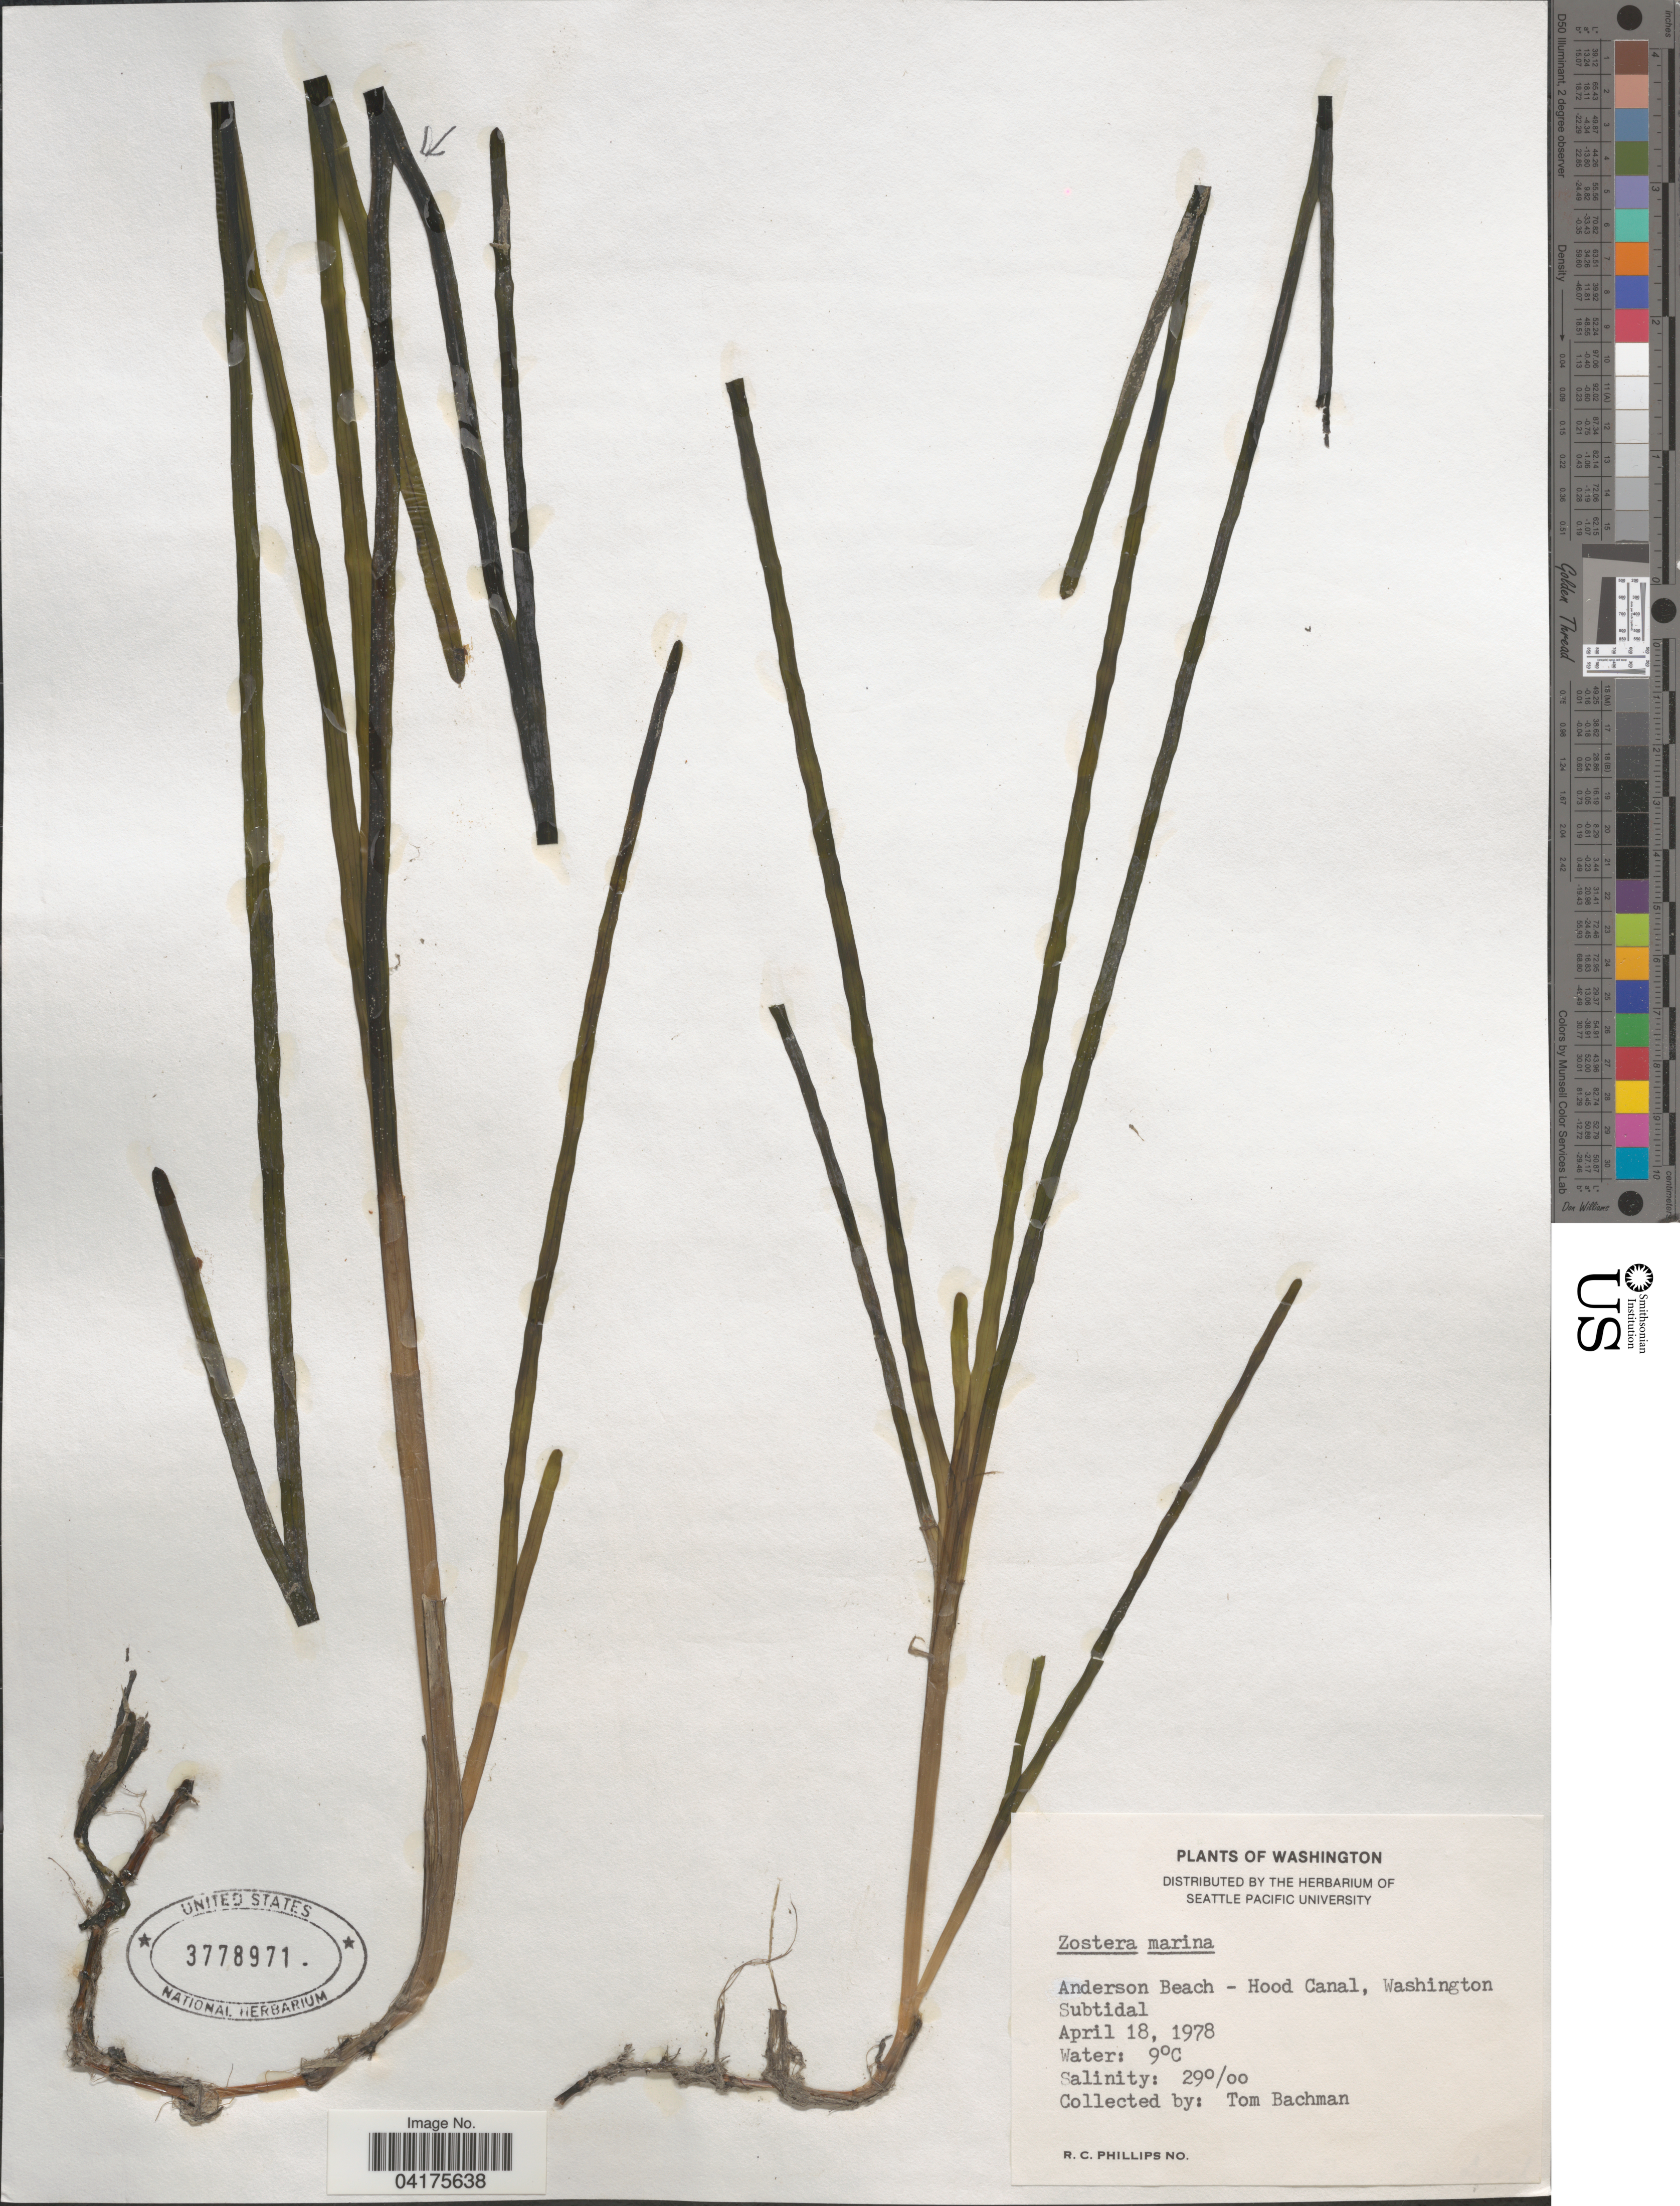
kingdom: Plantae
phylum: Tracheophyta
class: Liliopsida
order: Alismatales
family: Zosteraceae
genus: Zostera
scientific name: Zostera marina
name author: L.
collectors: T. Bachman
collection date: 1978-04-18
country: United States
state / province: Washington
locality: Anderson Beach - Hood Canal.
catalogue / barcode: US 3778971